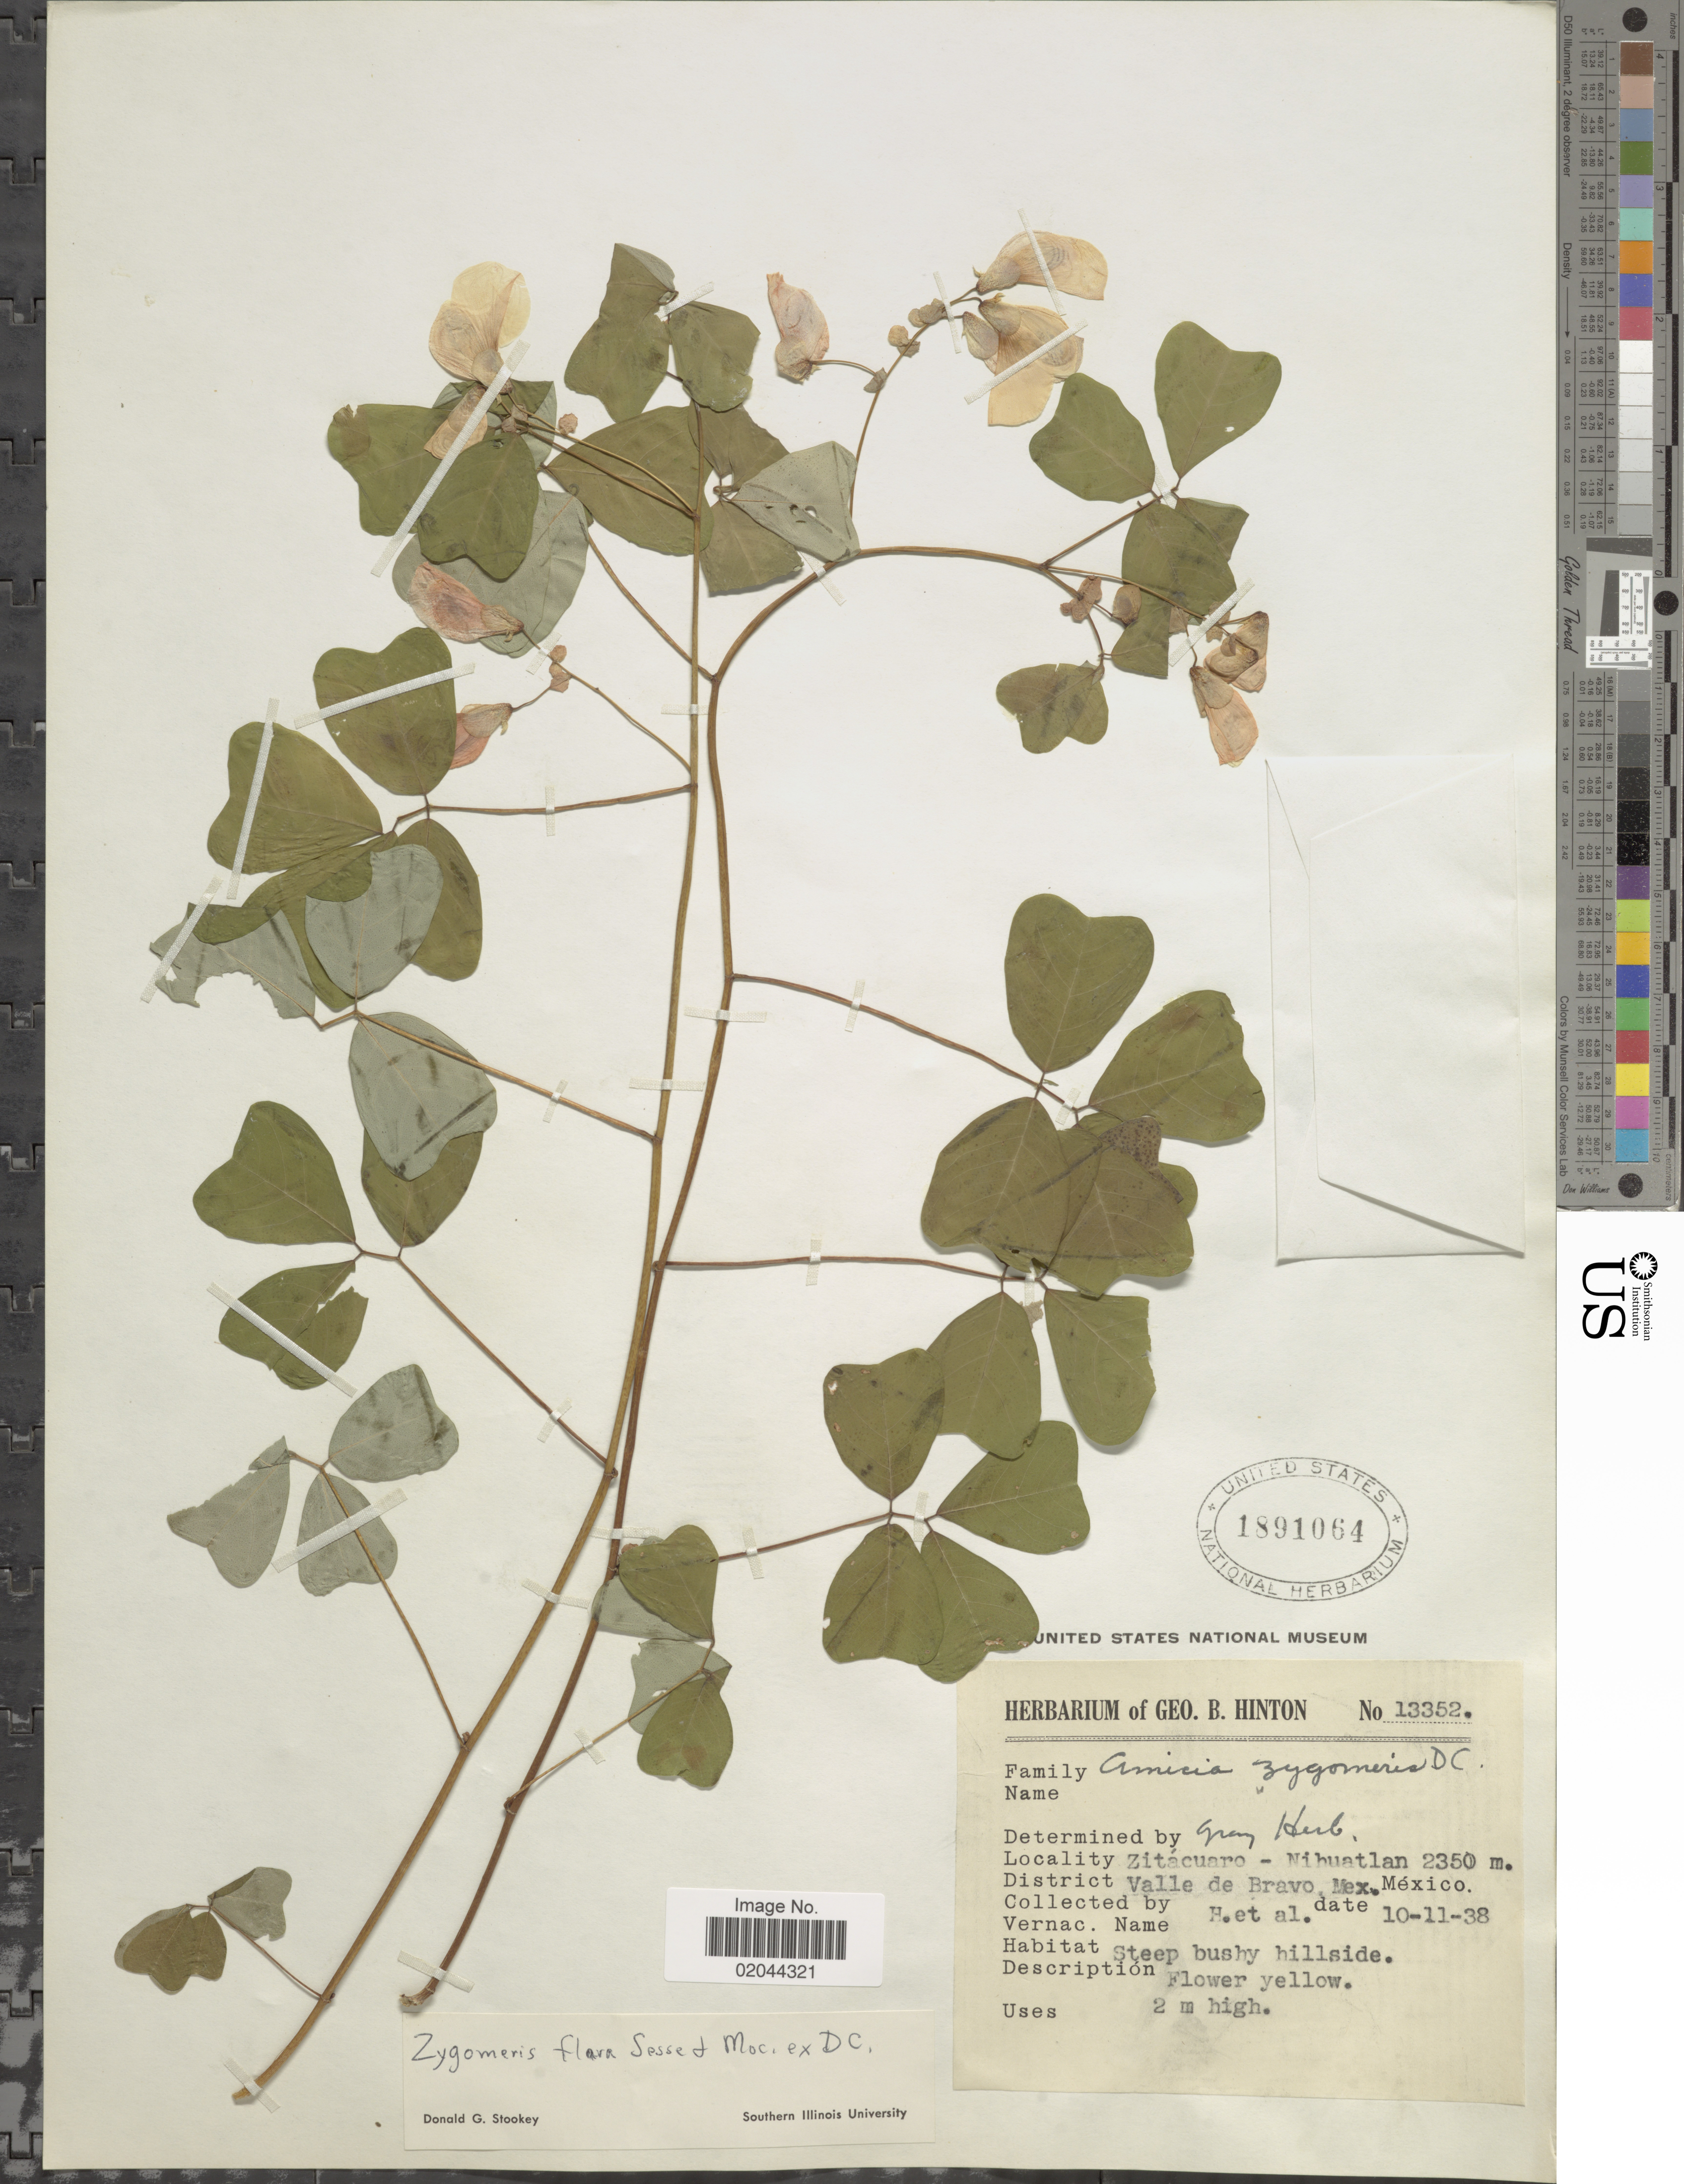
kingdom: Plantae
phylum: Tracheophyta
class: Magnoliopsida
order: Fabales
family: Fabaceae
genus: Amicia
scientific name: Amicia zygomeris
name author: DC.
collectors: G. B. Hinton & et al.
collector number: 13352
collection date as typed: Transcribed d/m/y: 11/10/38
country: Mexico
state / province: México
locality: Zitacuaro - Nihuatlan, District Valle de Bravo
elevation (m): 2350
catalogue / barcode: US 1891064